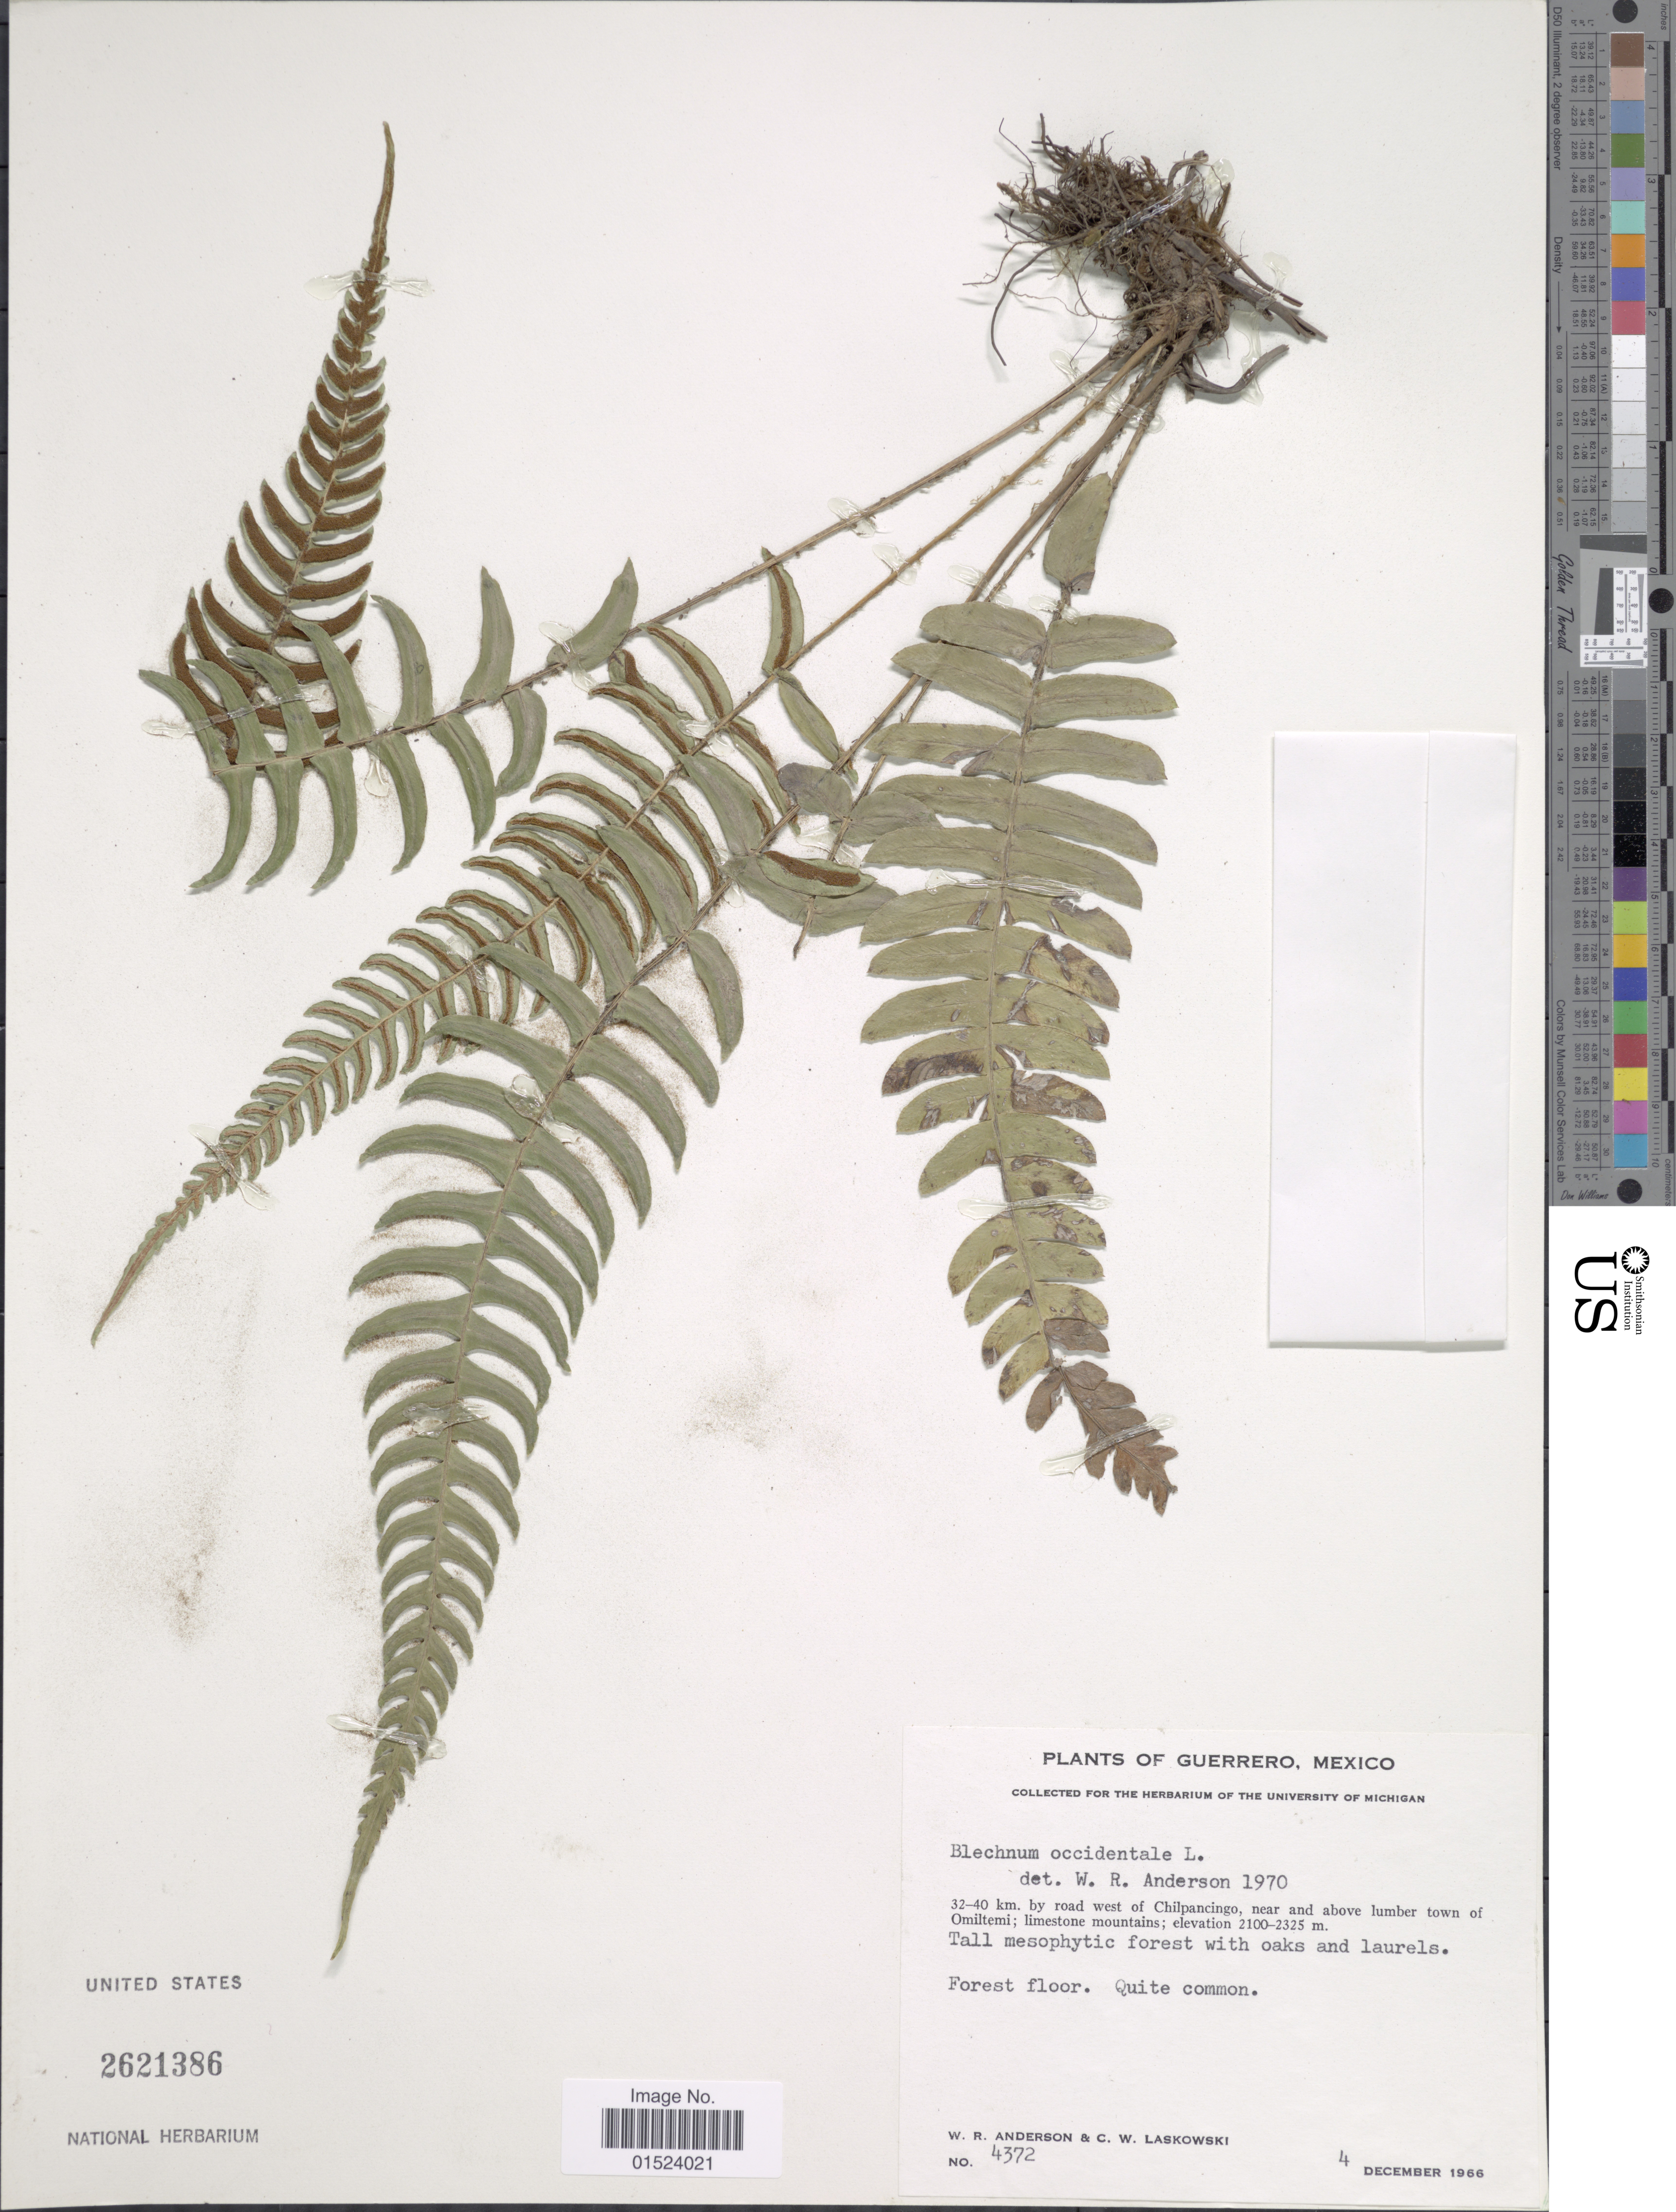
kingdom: Plantae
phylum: Tracheophyta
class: Polypodiopsida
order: Polypodiales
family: Blechnaceae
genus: Blechnum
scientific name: Blechnum glandulosum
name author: Link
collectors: W. Anderson & C. Laskowski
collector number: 4372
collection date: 1966-12-04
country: Mexico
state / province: Guerrero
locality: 32-40 km. by road west of Chilpancingo, near and above lumber town of Omiltemi; limestone mountains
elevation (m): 2100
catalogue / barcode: US 2621386